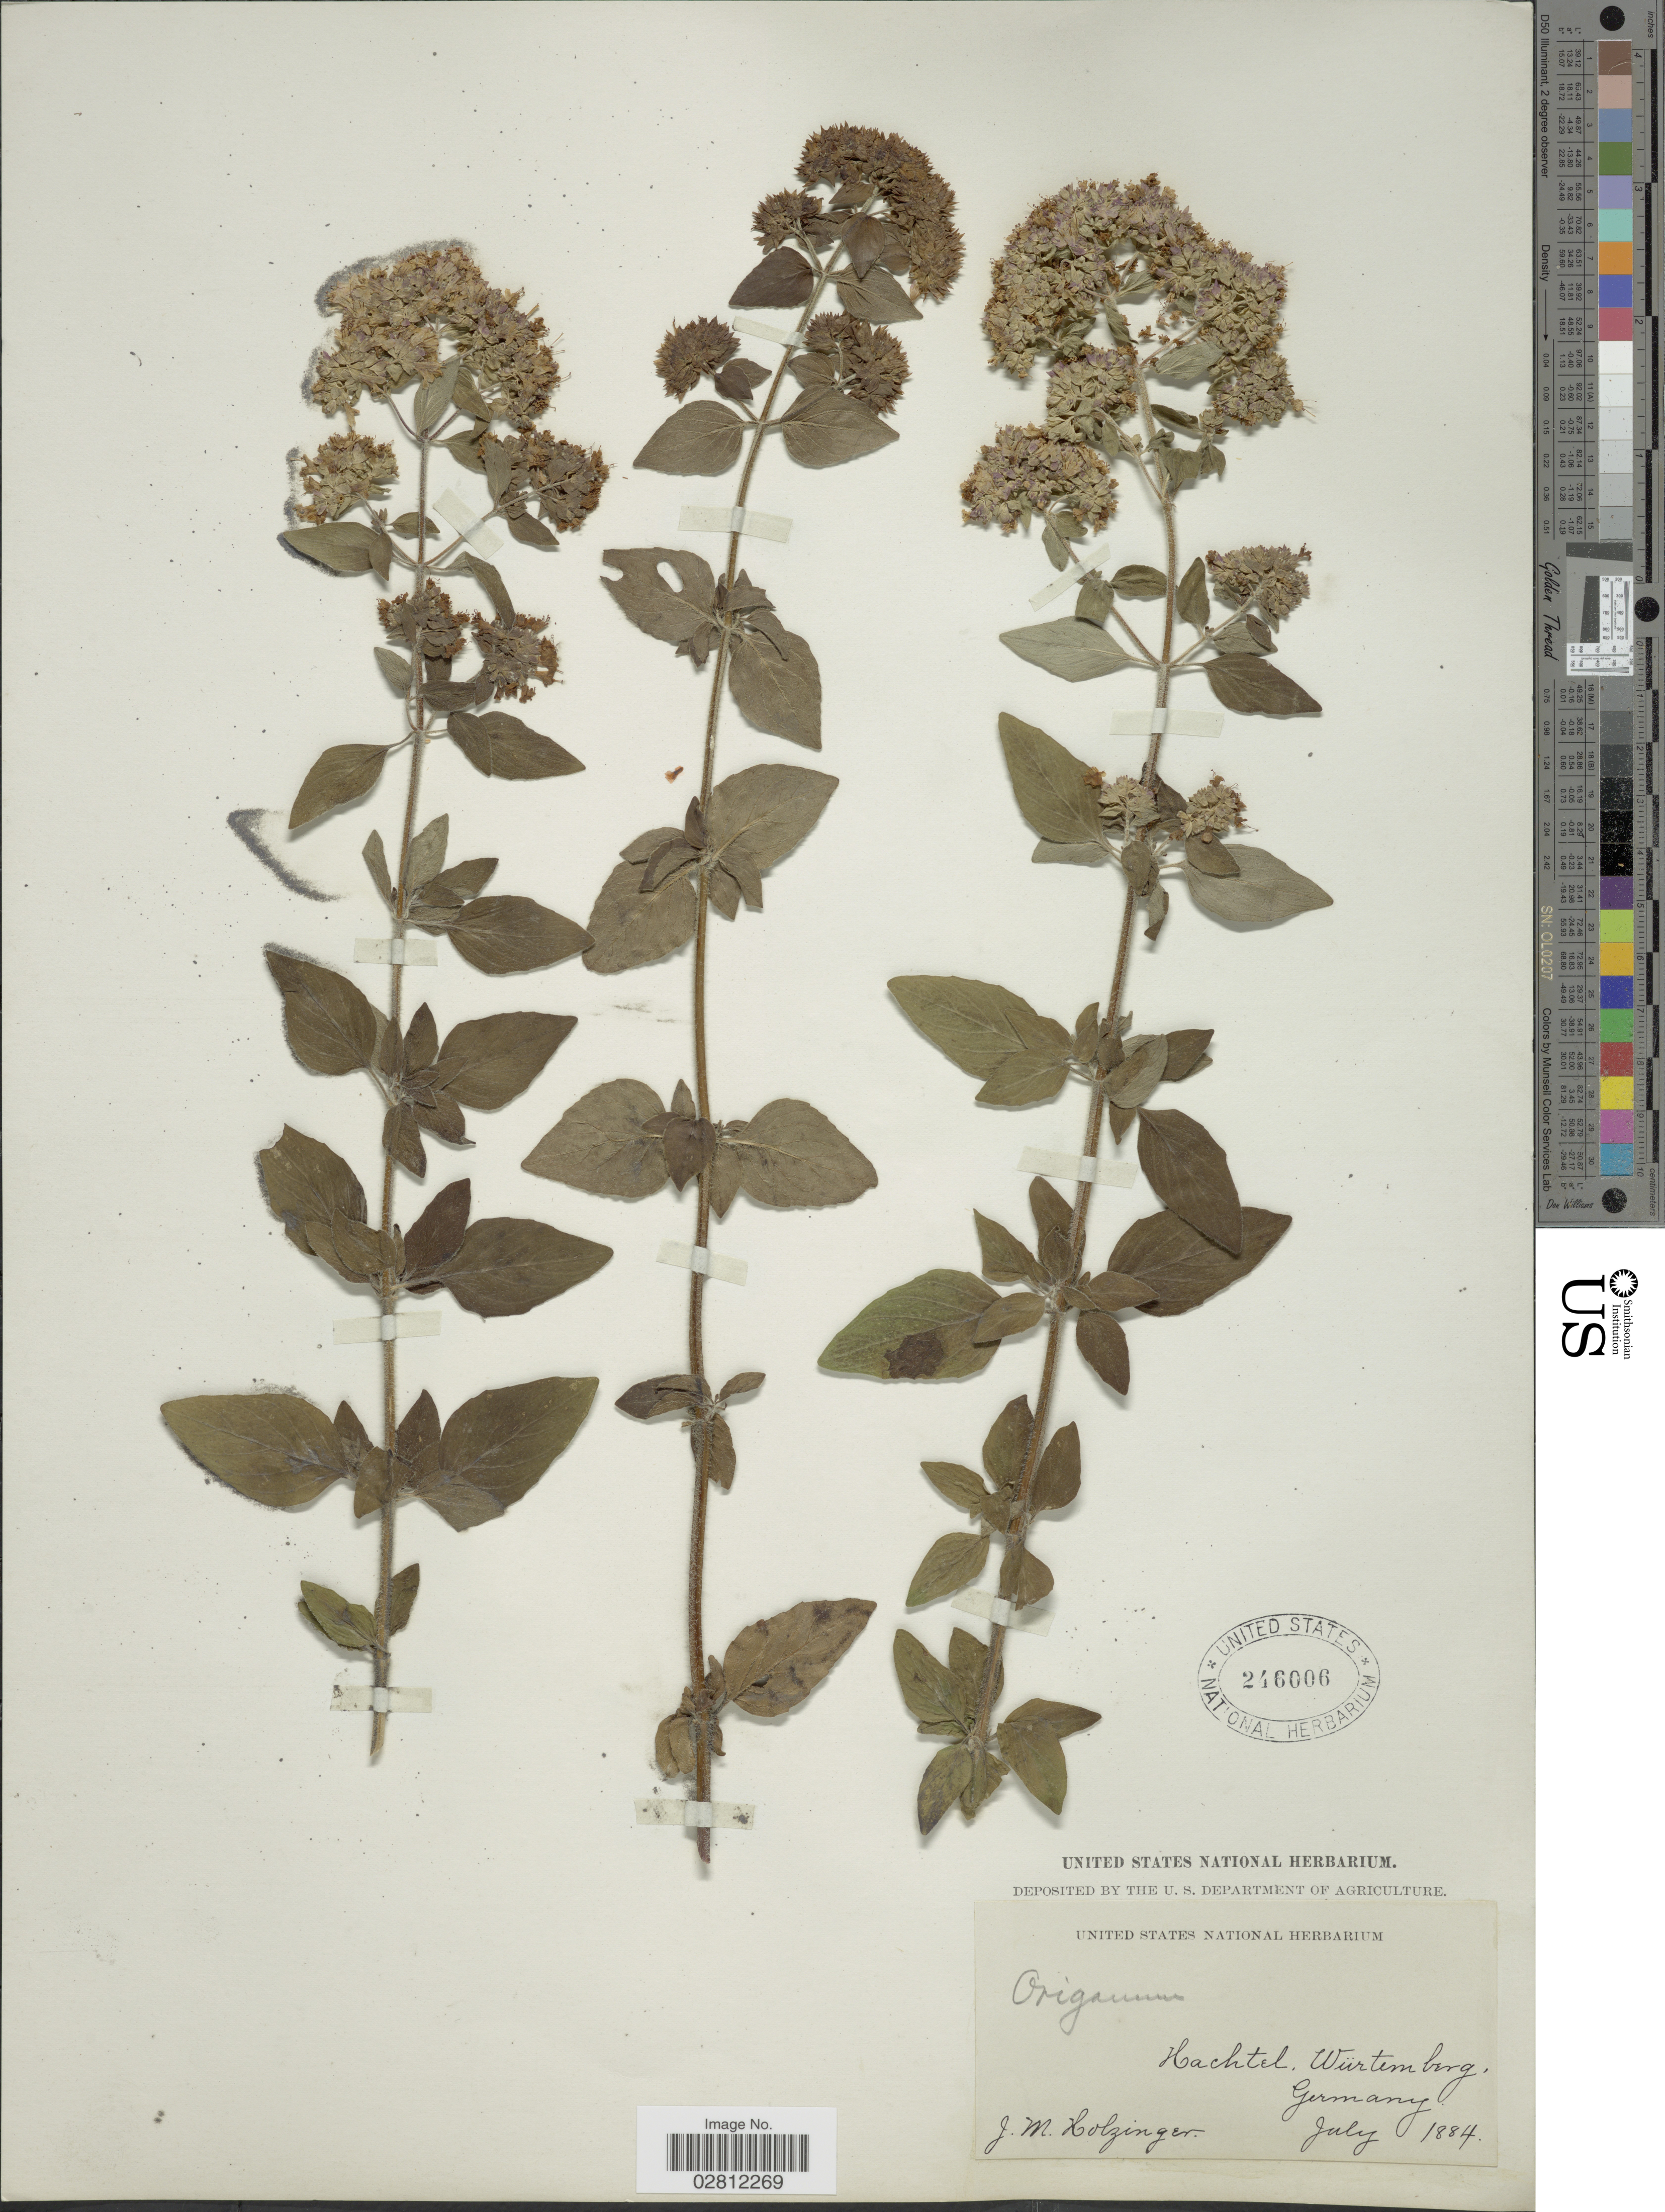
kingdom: Plantae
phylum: Tracheophyta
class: Magnoliopsida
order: Lamiales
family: Lamiaceae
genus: Origanum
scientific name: Origanum vulgare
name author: L.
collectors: J. M. Holzinger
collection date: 1884-07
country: Germany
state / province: Baden-Württemberg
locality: Hachtel, Würtemberg.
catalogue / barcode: US 246006